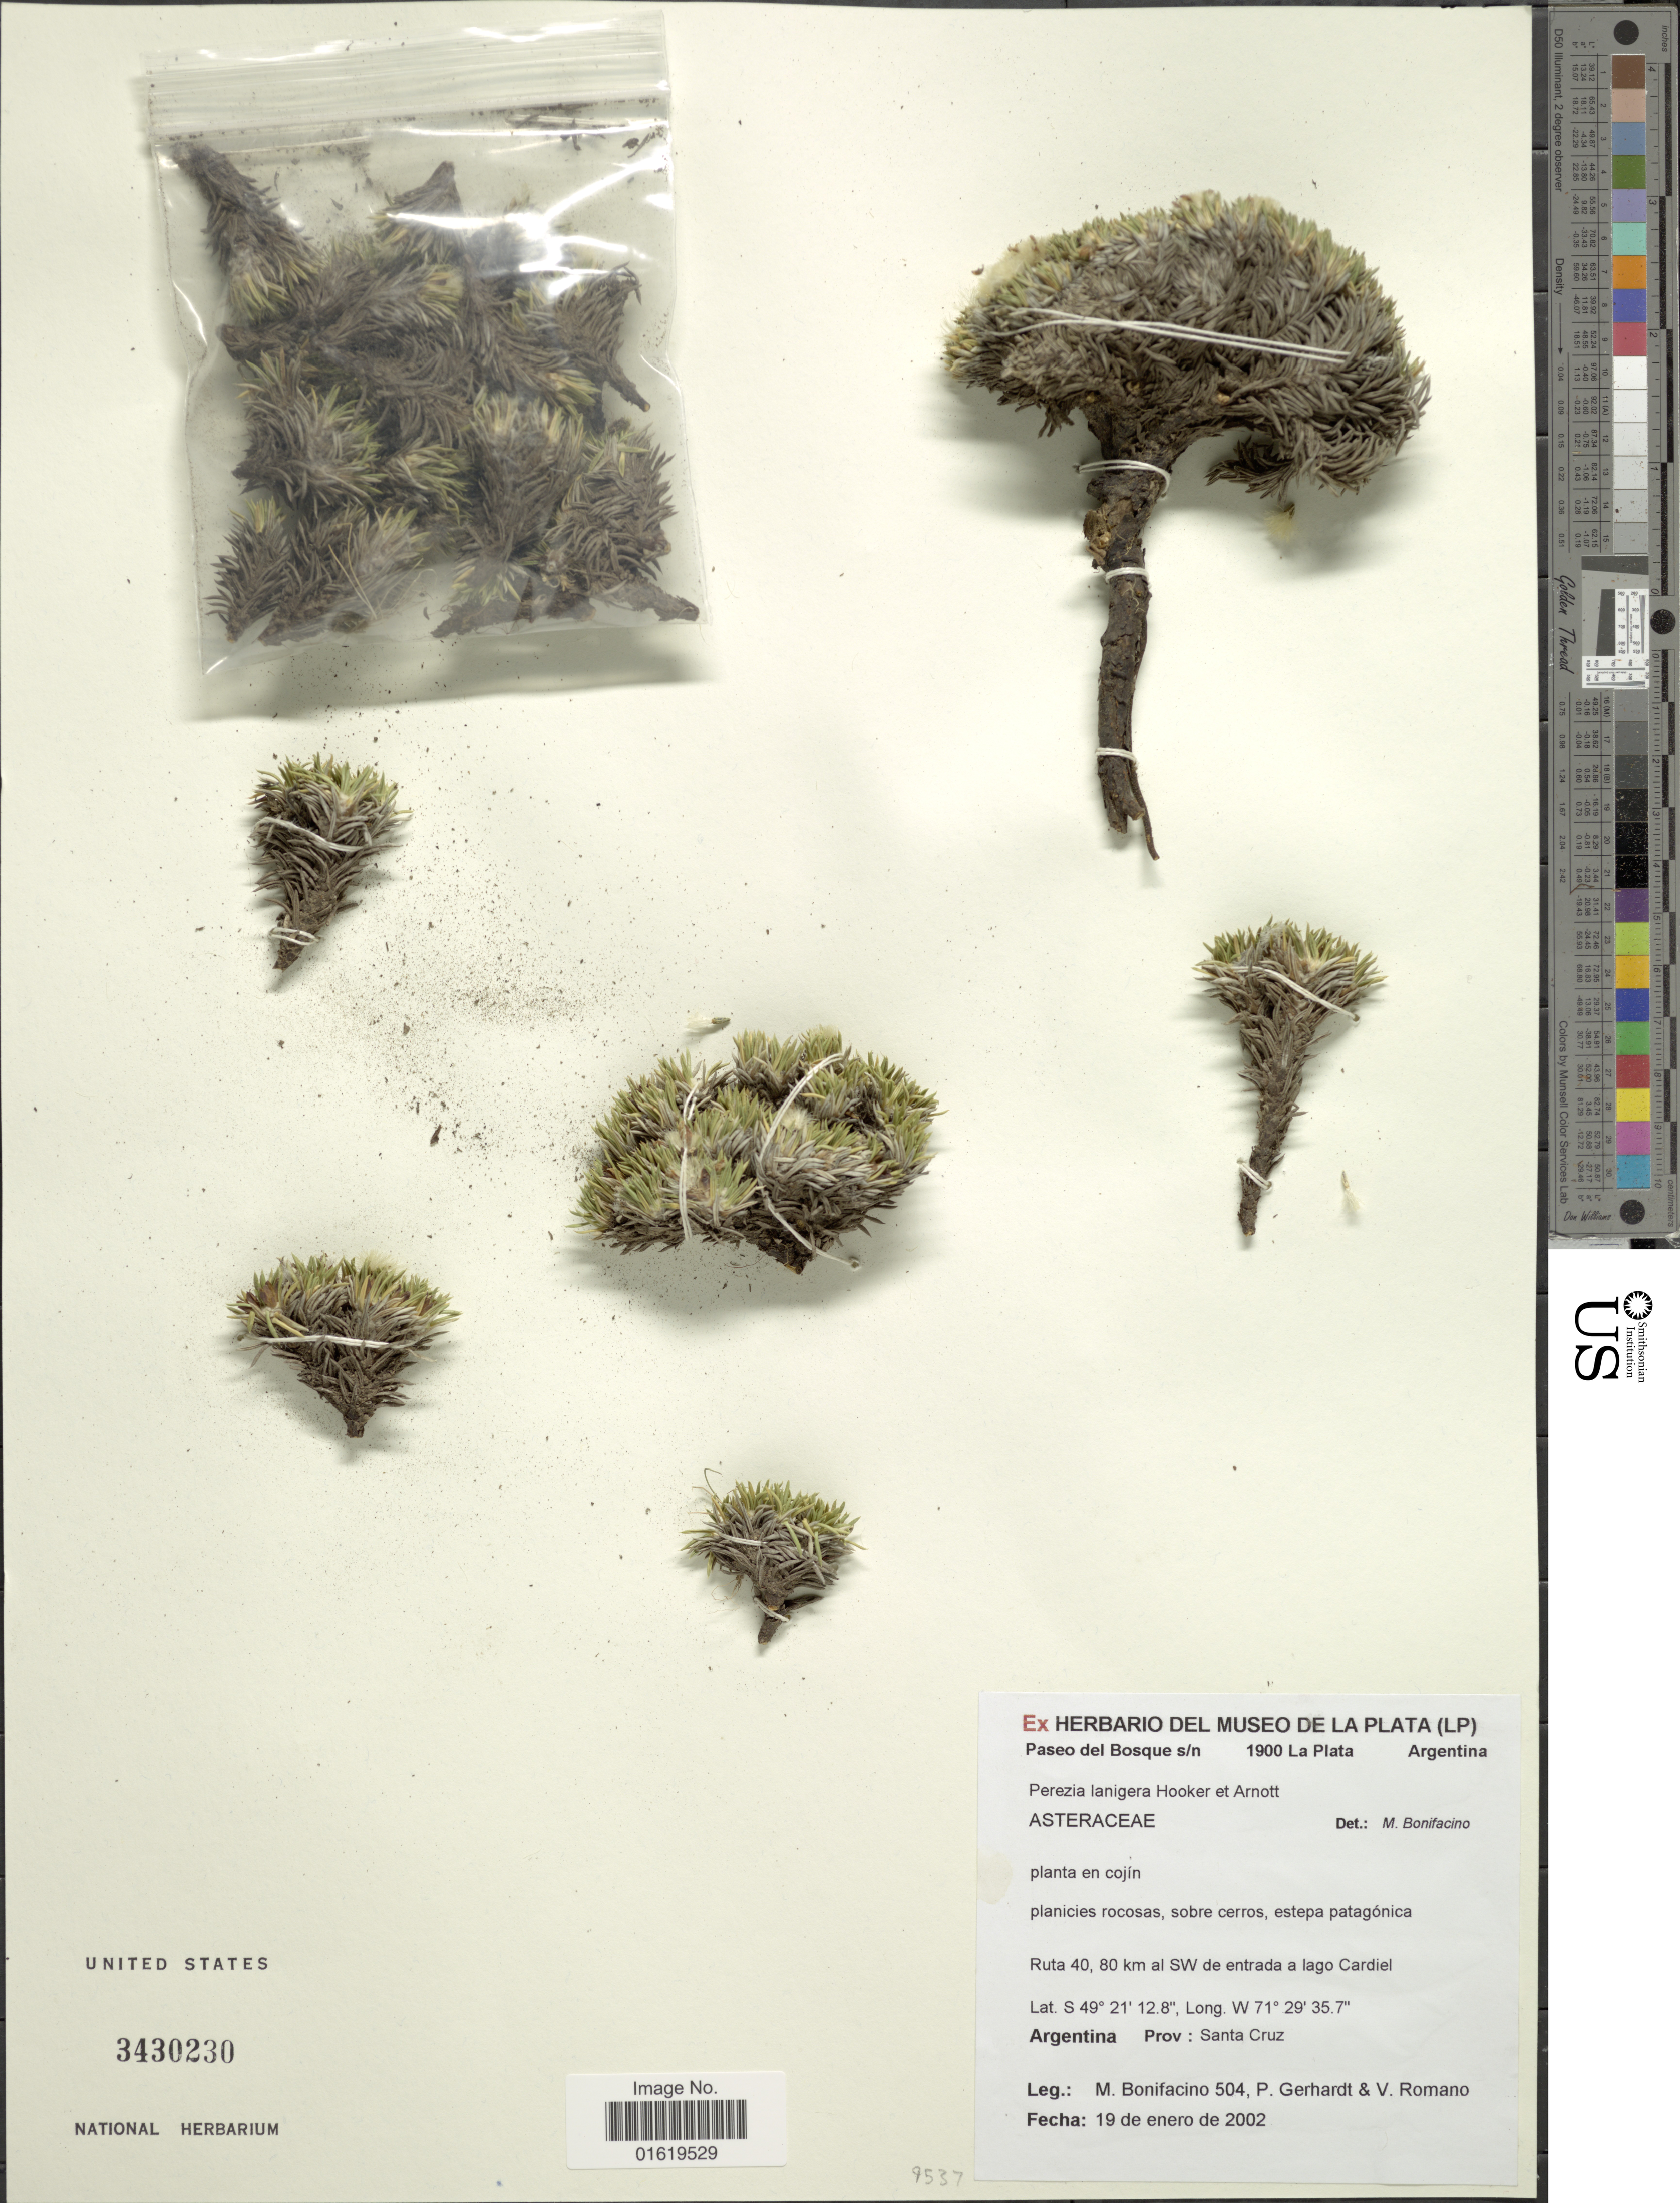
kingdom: Plantae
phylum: Tracheophyta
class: Magnoliopsida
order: Asterales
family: Asteraceae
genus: Burkartia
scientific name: Burkartia lanigera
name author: (Hook. & Arn.) Crisci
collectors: M. Bonifacino, P. Gerhardt & V. Romano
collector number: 0504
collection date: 2002-01-19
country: Argentina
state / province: Santa Cruz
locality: Ruta 40, 80 km al SW de entrada a lago Cardiel.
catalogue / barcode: US 3430230